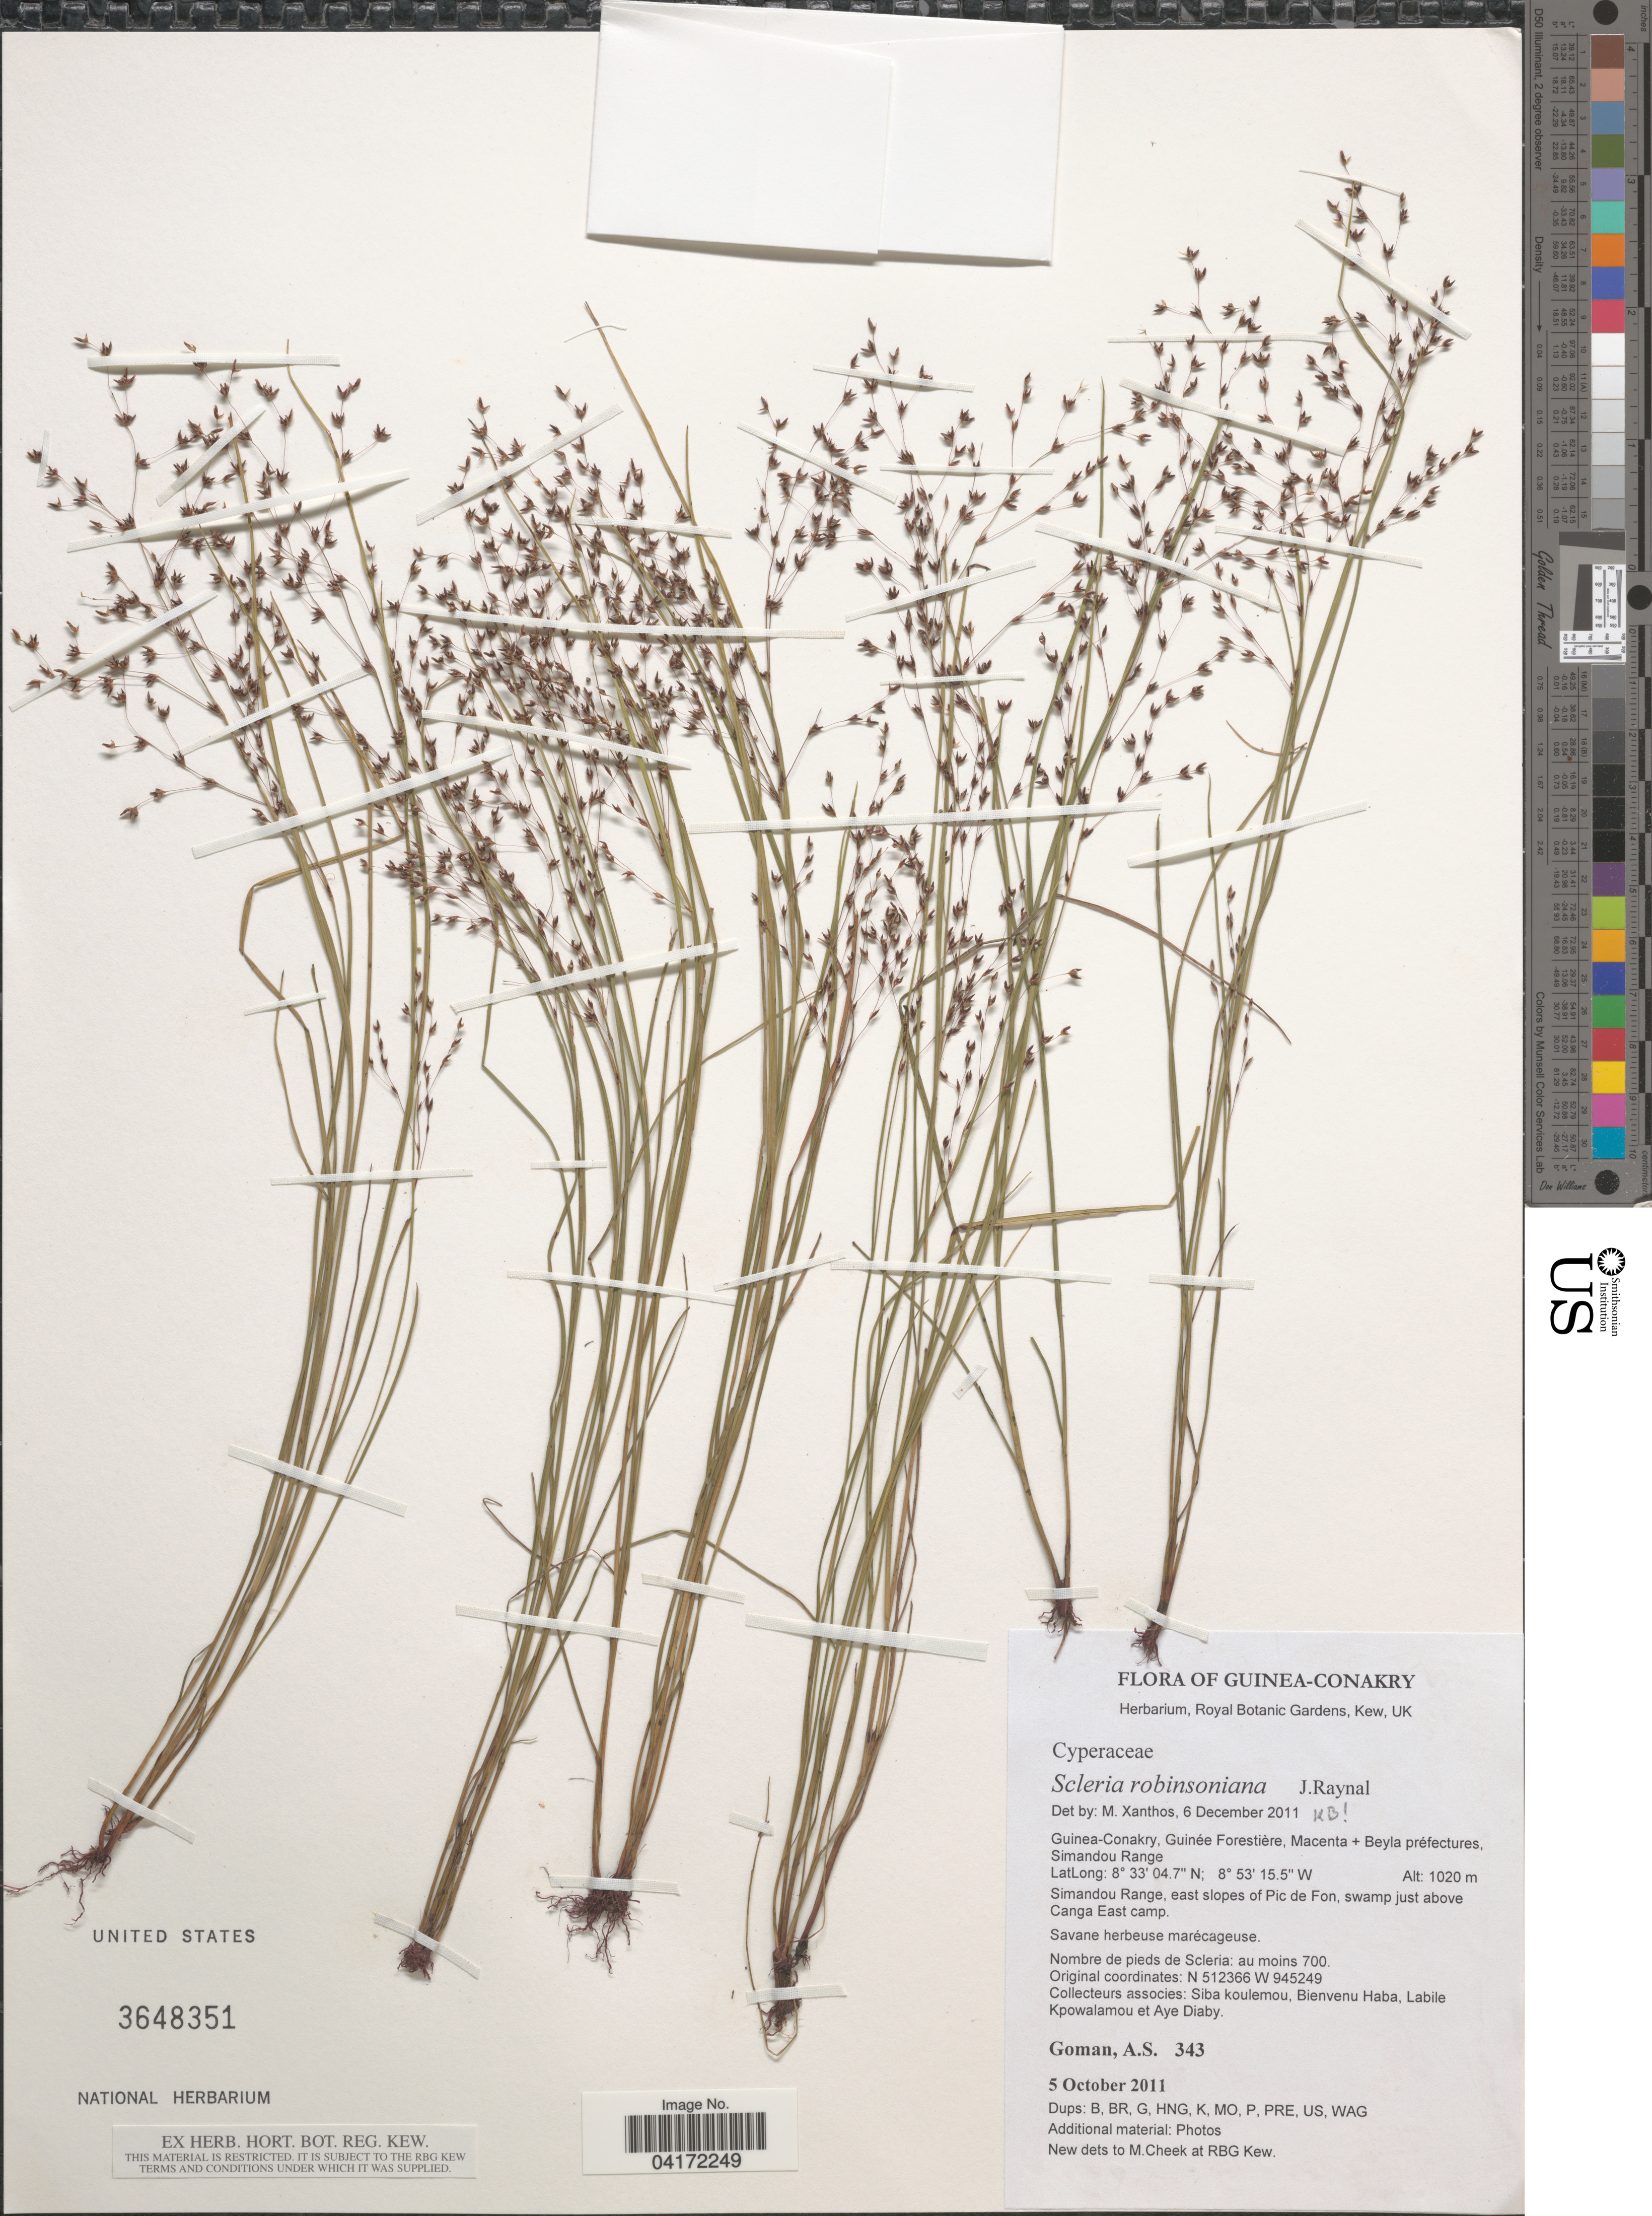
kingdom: Plantae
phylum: Tracheophyta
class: Liliopsida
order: Poales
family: Cyperaceae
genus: Scleria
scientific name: Scleria robinsoniana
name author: J. Raynal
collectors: A. Goman, S. Koulémou, B. Haba, L. Kpowalamou & A. Diaby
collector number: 343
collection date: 2011-10-05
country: Guinea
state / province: Conakry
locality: Guinée Forestière, Macenta + Beyla préfectures, Simandou Range. Simandou Range, east slopes of Pic de Fon, swamp just above Canga East camp.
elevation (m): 1020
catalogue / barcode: US 3648351